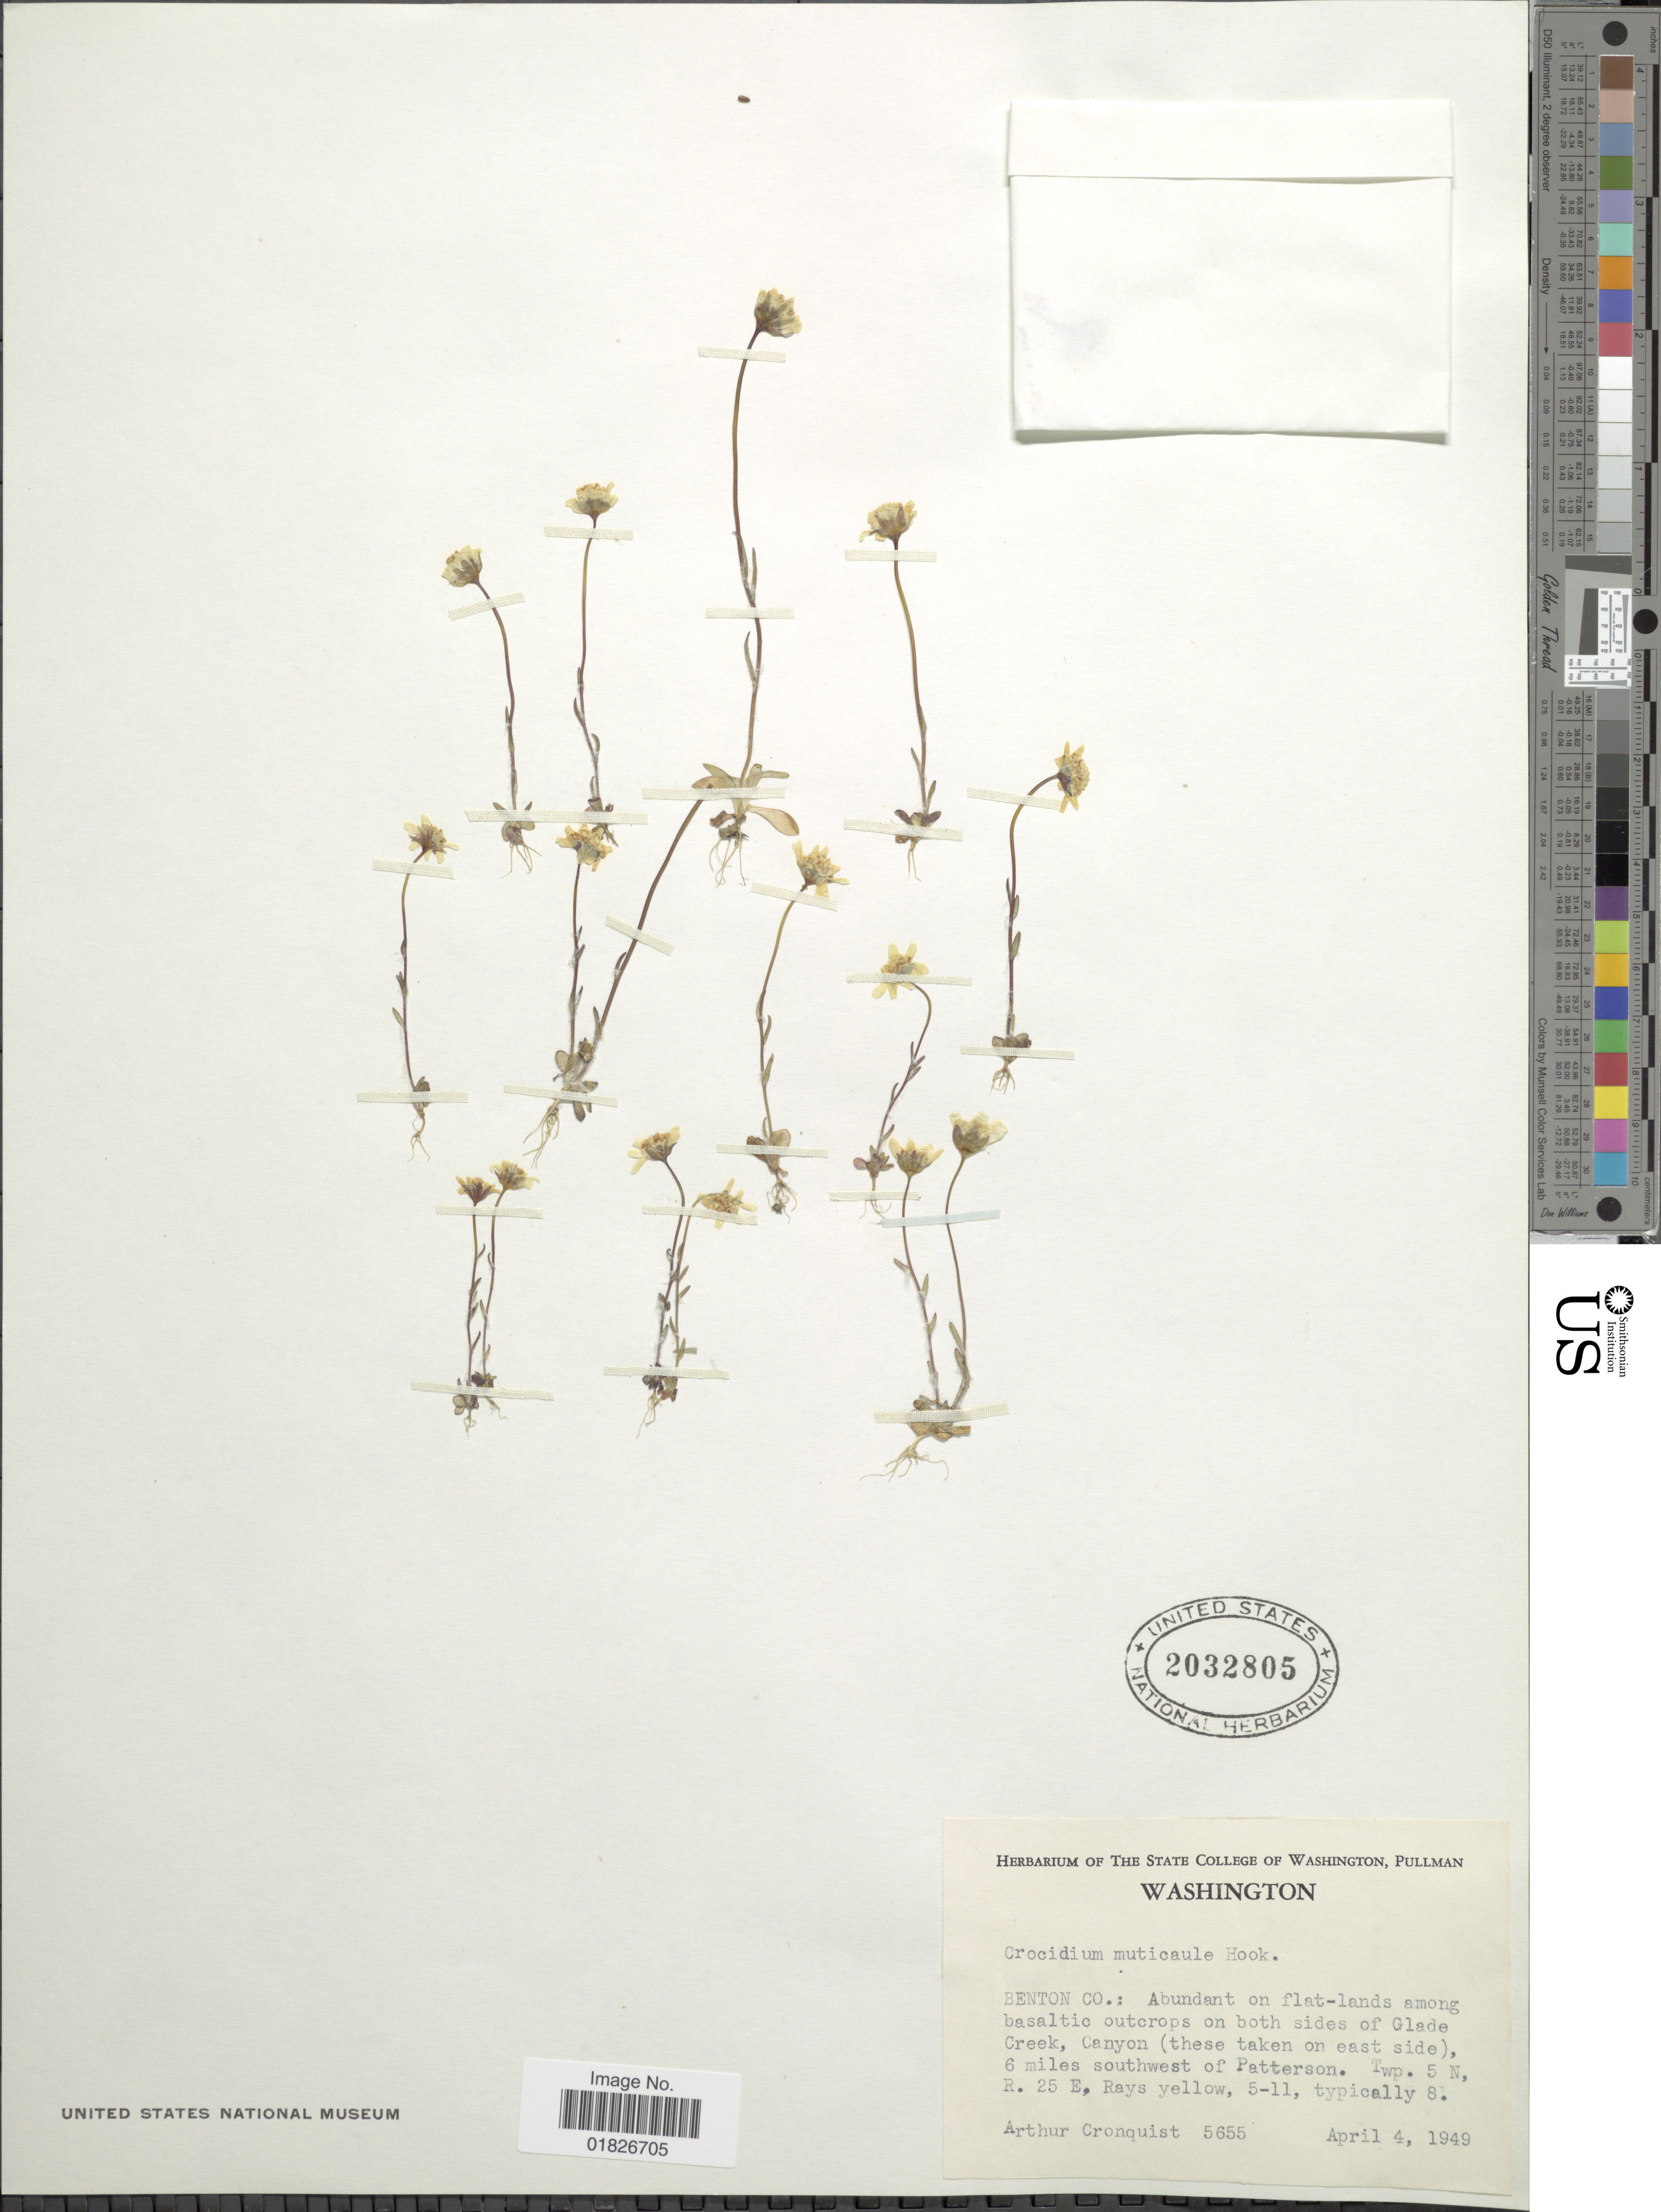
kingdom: Plantae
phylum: Tracheophyta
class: Magnoliopsida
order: Asterales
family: Asteraceae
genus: Crocidium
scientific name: Crocidium multicaule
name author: Hook.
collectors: A. J. Cronquist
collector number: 5655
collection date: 1949-04-04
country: United States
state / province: Washington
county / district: Benton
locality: Benton Co., on both sides of Glade Creek, Canyon (these taken on east side), 6 miles southwest of Patterson, Twp 5 N, R25E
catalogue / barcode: US 2032805